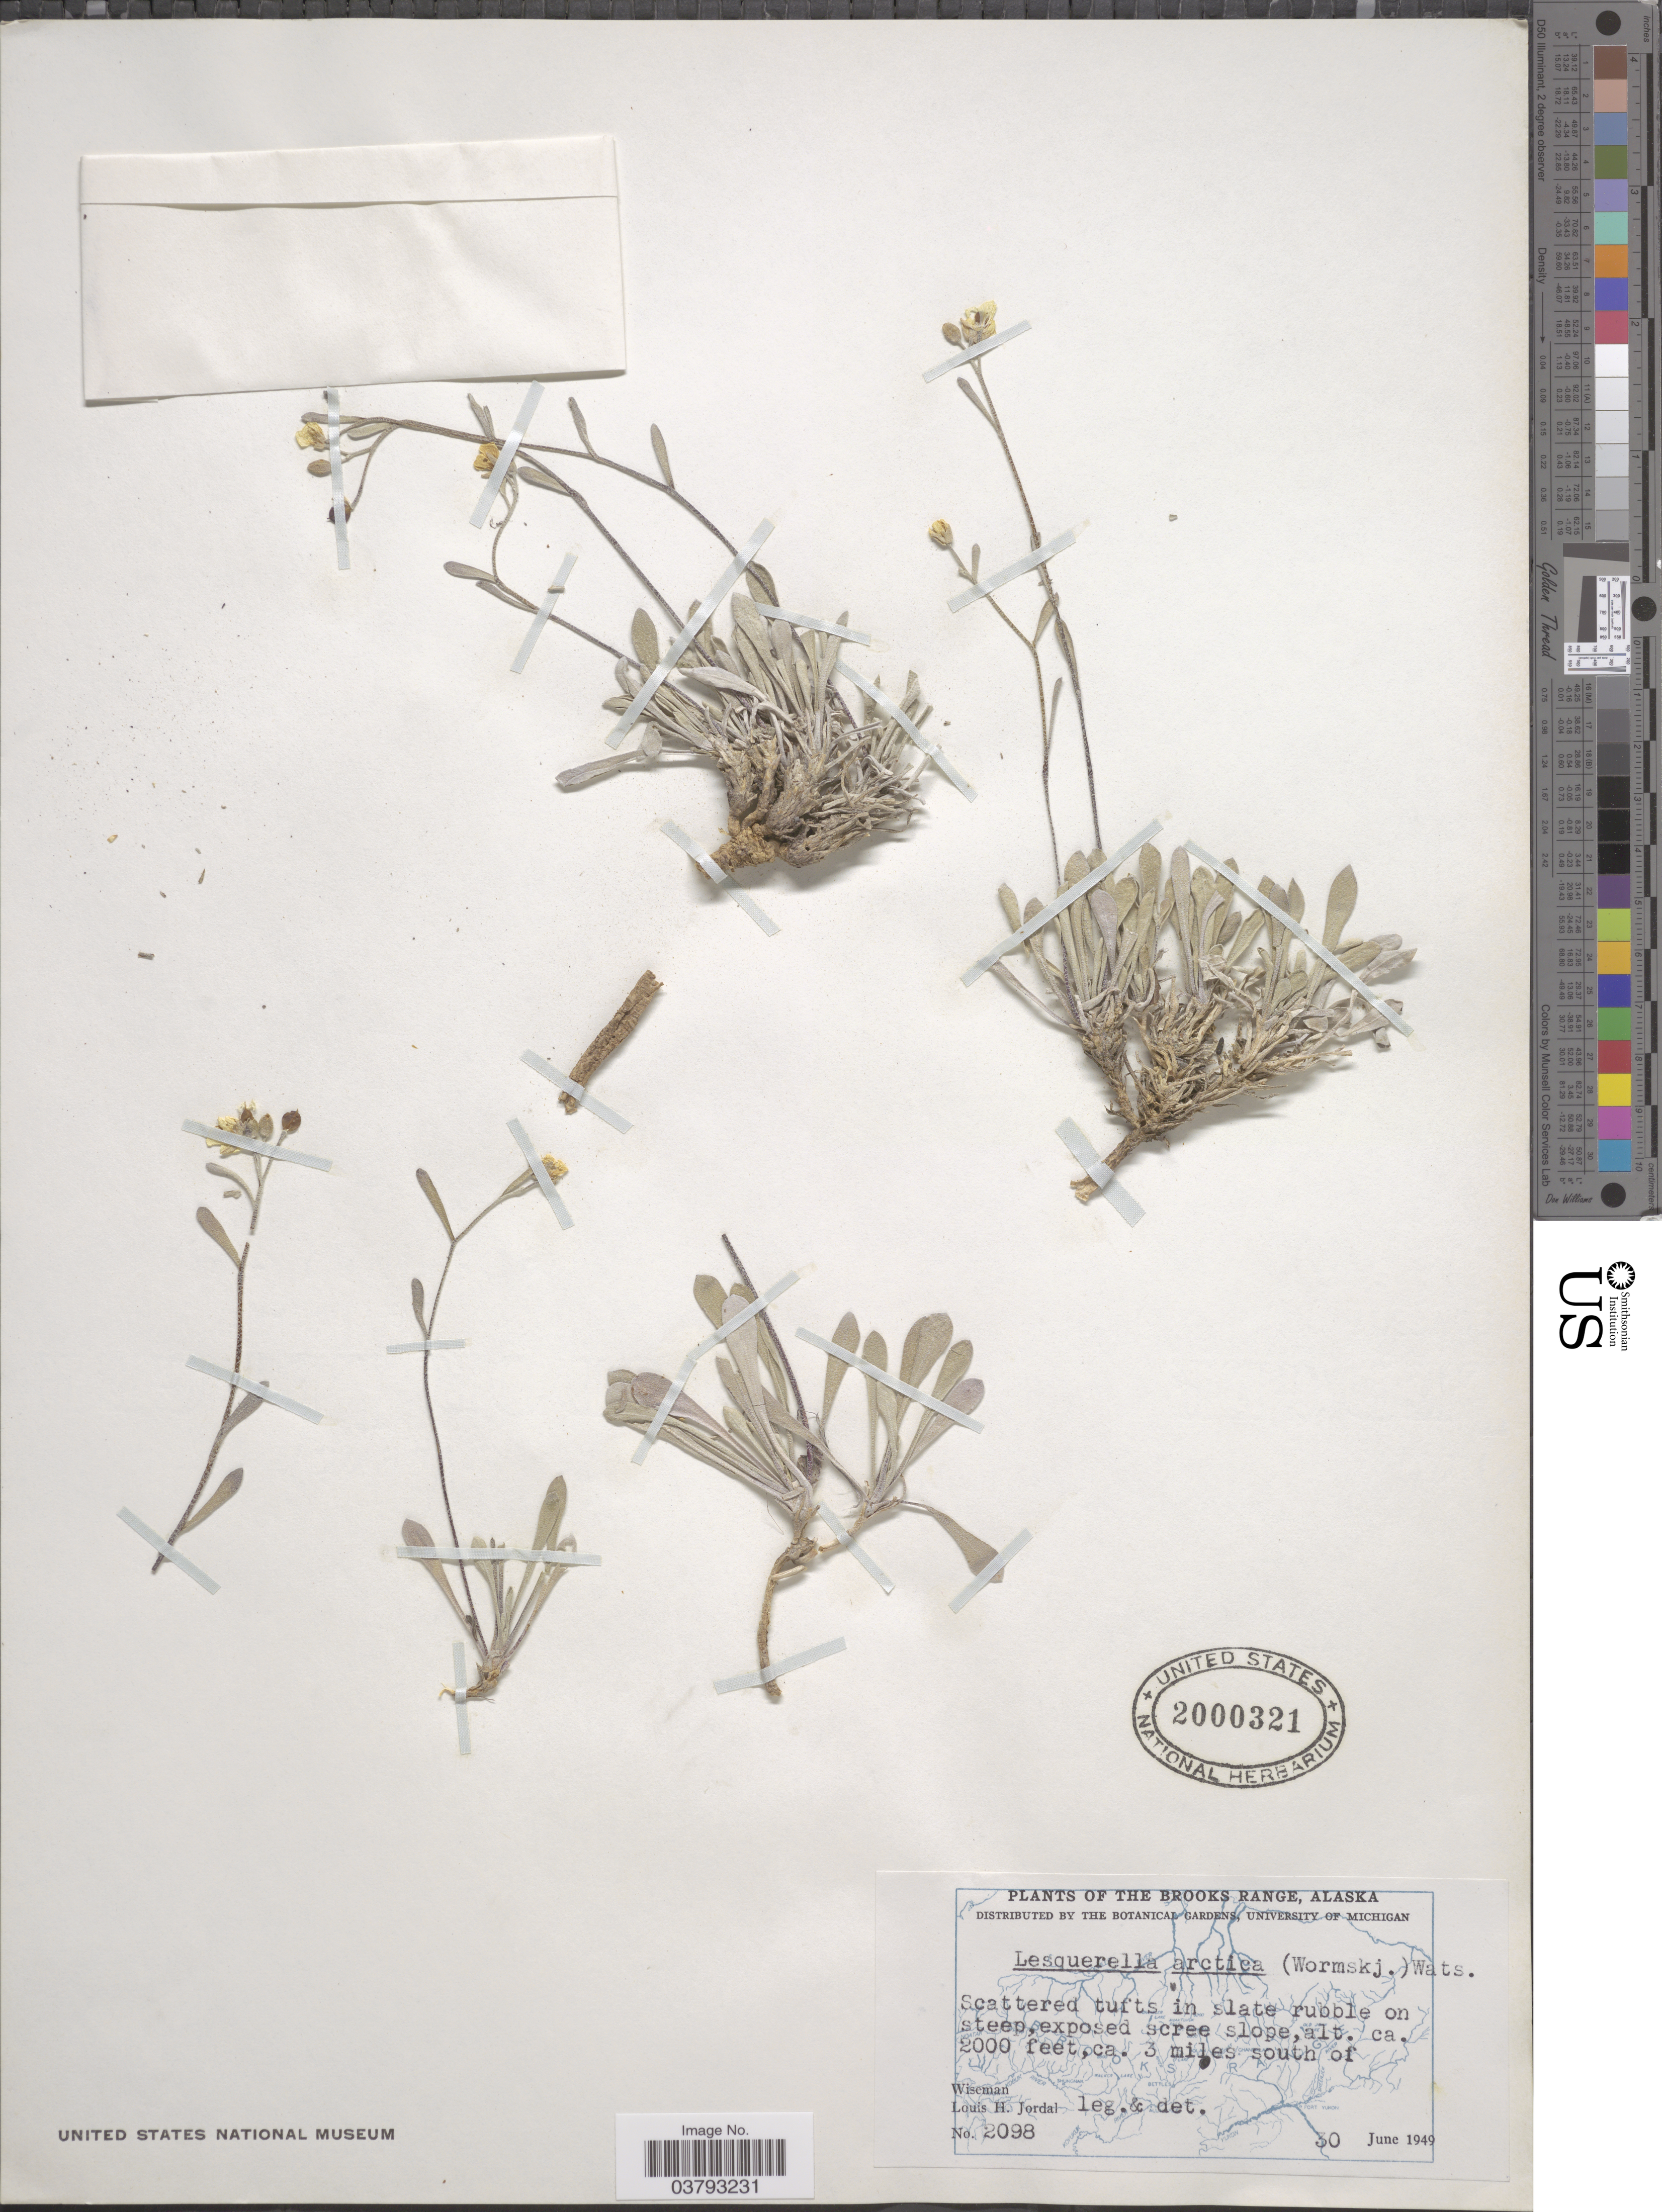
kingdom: Plantae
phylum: Tracheophyta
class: Magnoliopsida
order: Brassicales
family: Brassicaceae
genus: Lesquerella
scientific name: Lesquerella arctica var. arctica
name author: (Wormsk. ex Hornem.) S. Watson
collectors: L. Jordal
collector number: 2098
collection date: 1949-06-30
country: United States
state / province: Alaska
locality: The Brooks Range. Ca. 3 miles south of Wiseman.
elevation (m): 610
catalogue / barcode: US 2000321